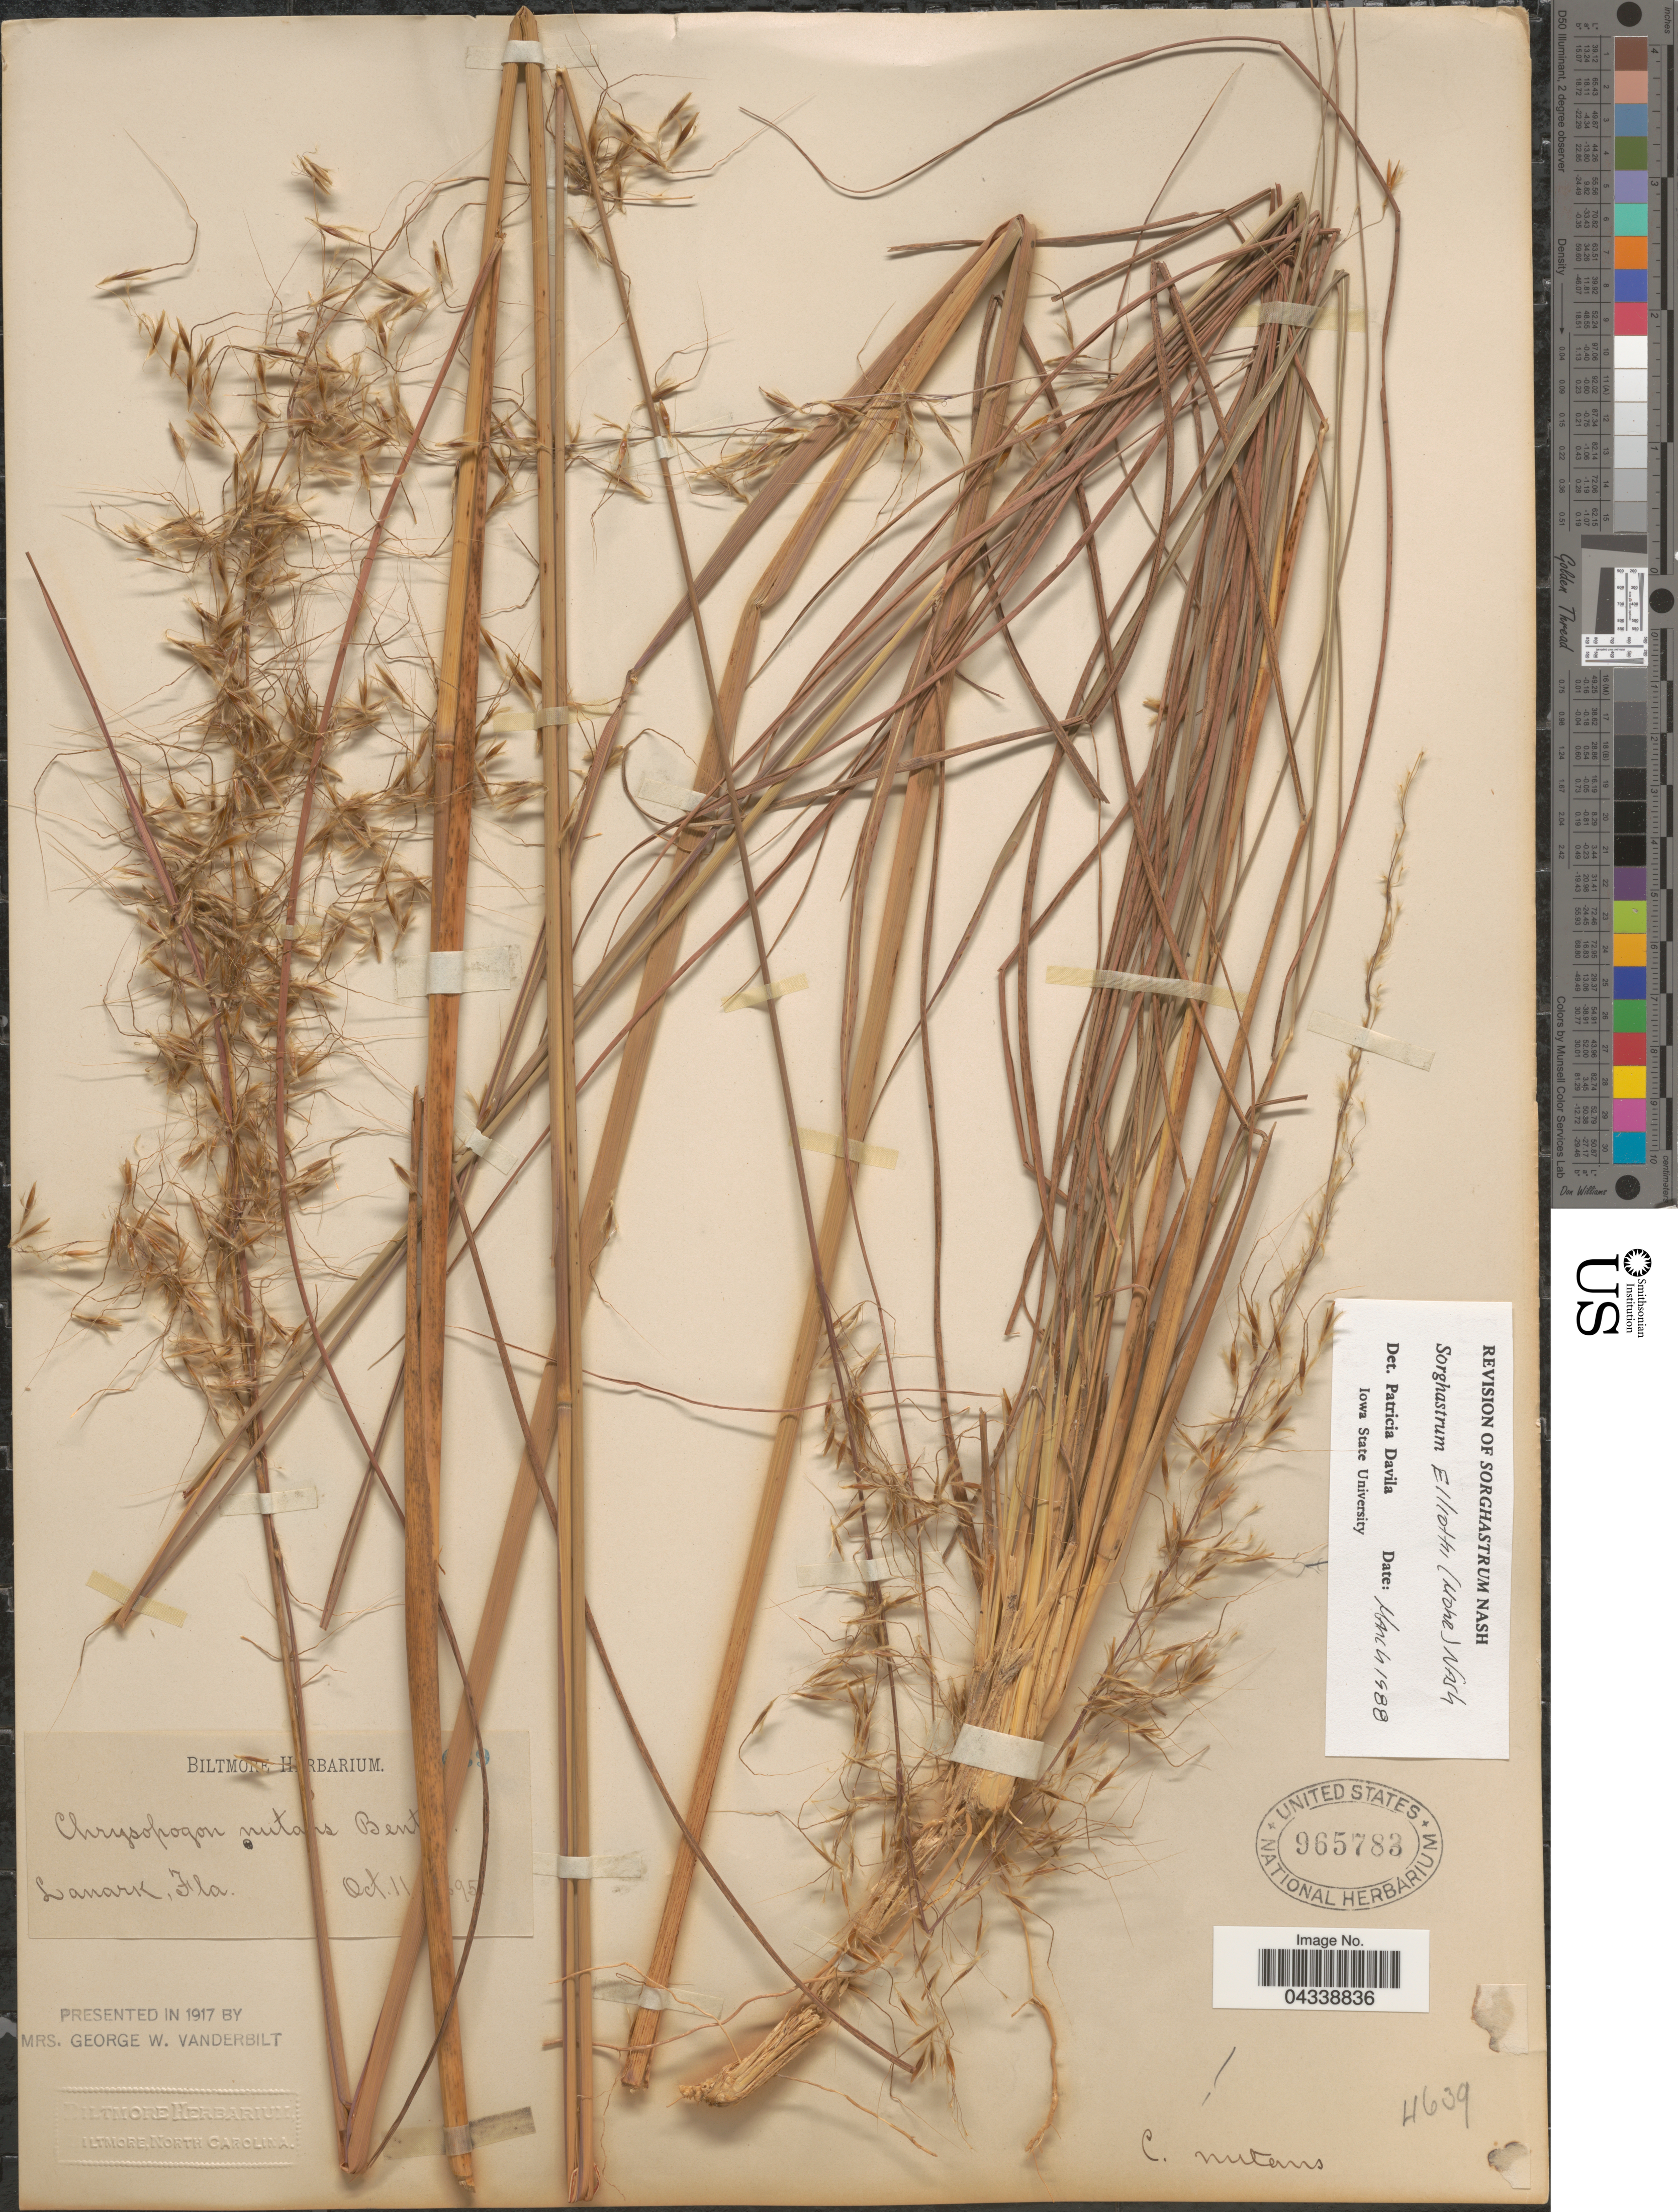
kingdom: Plantae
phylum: Tracheophyta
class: Liliopsida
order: Poales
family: Poaceae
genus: Sorghastrum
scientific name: Sorghastrum elliottii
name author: (C. Mohr) Nash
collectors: ex herb. Biltmore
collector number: !9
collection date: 1895-10-11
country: United States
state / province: Florida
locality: Lanark.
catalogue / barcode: US 965783